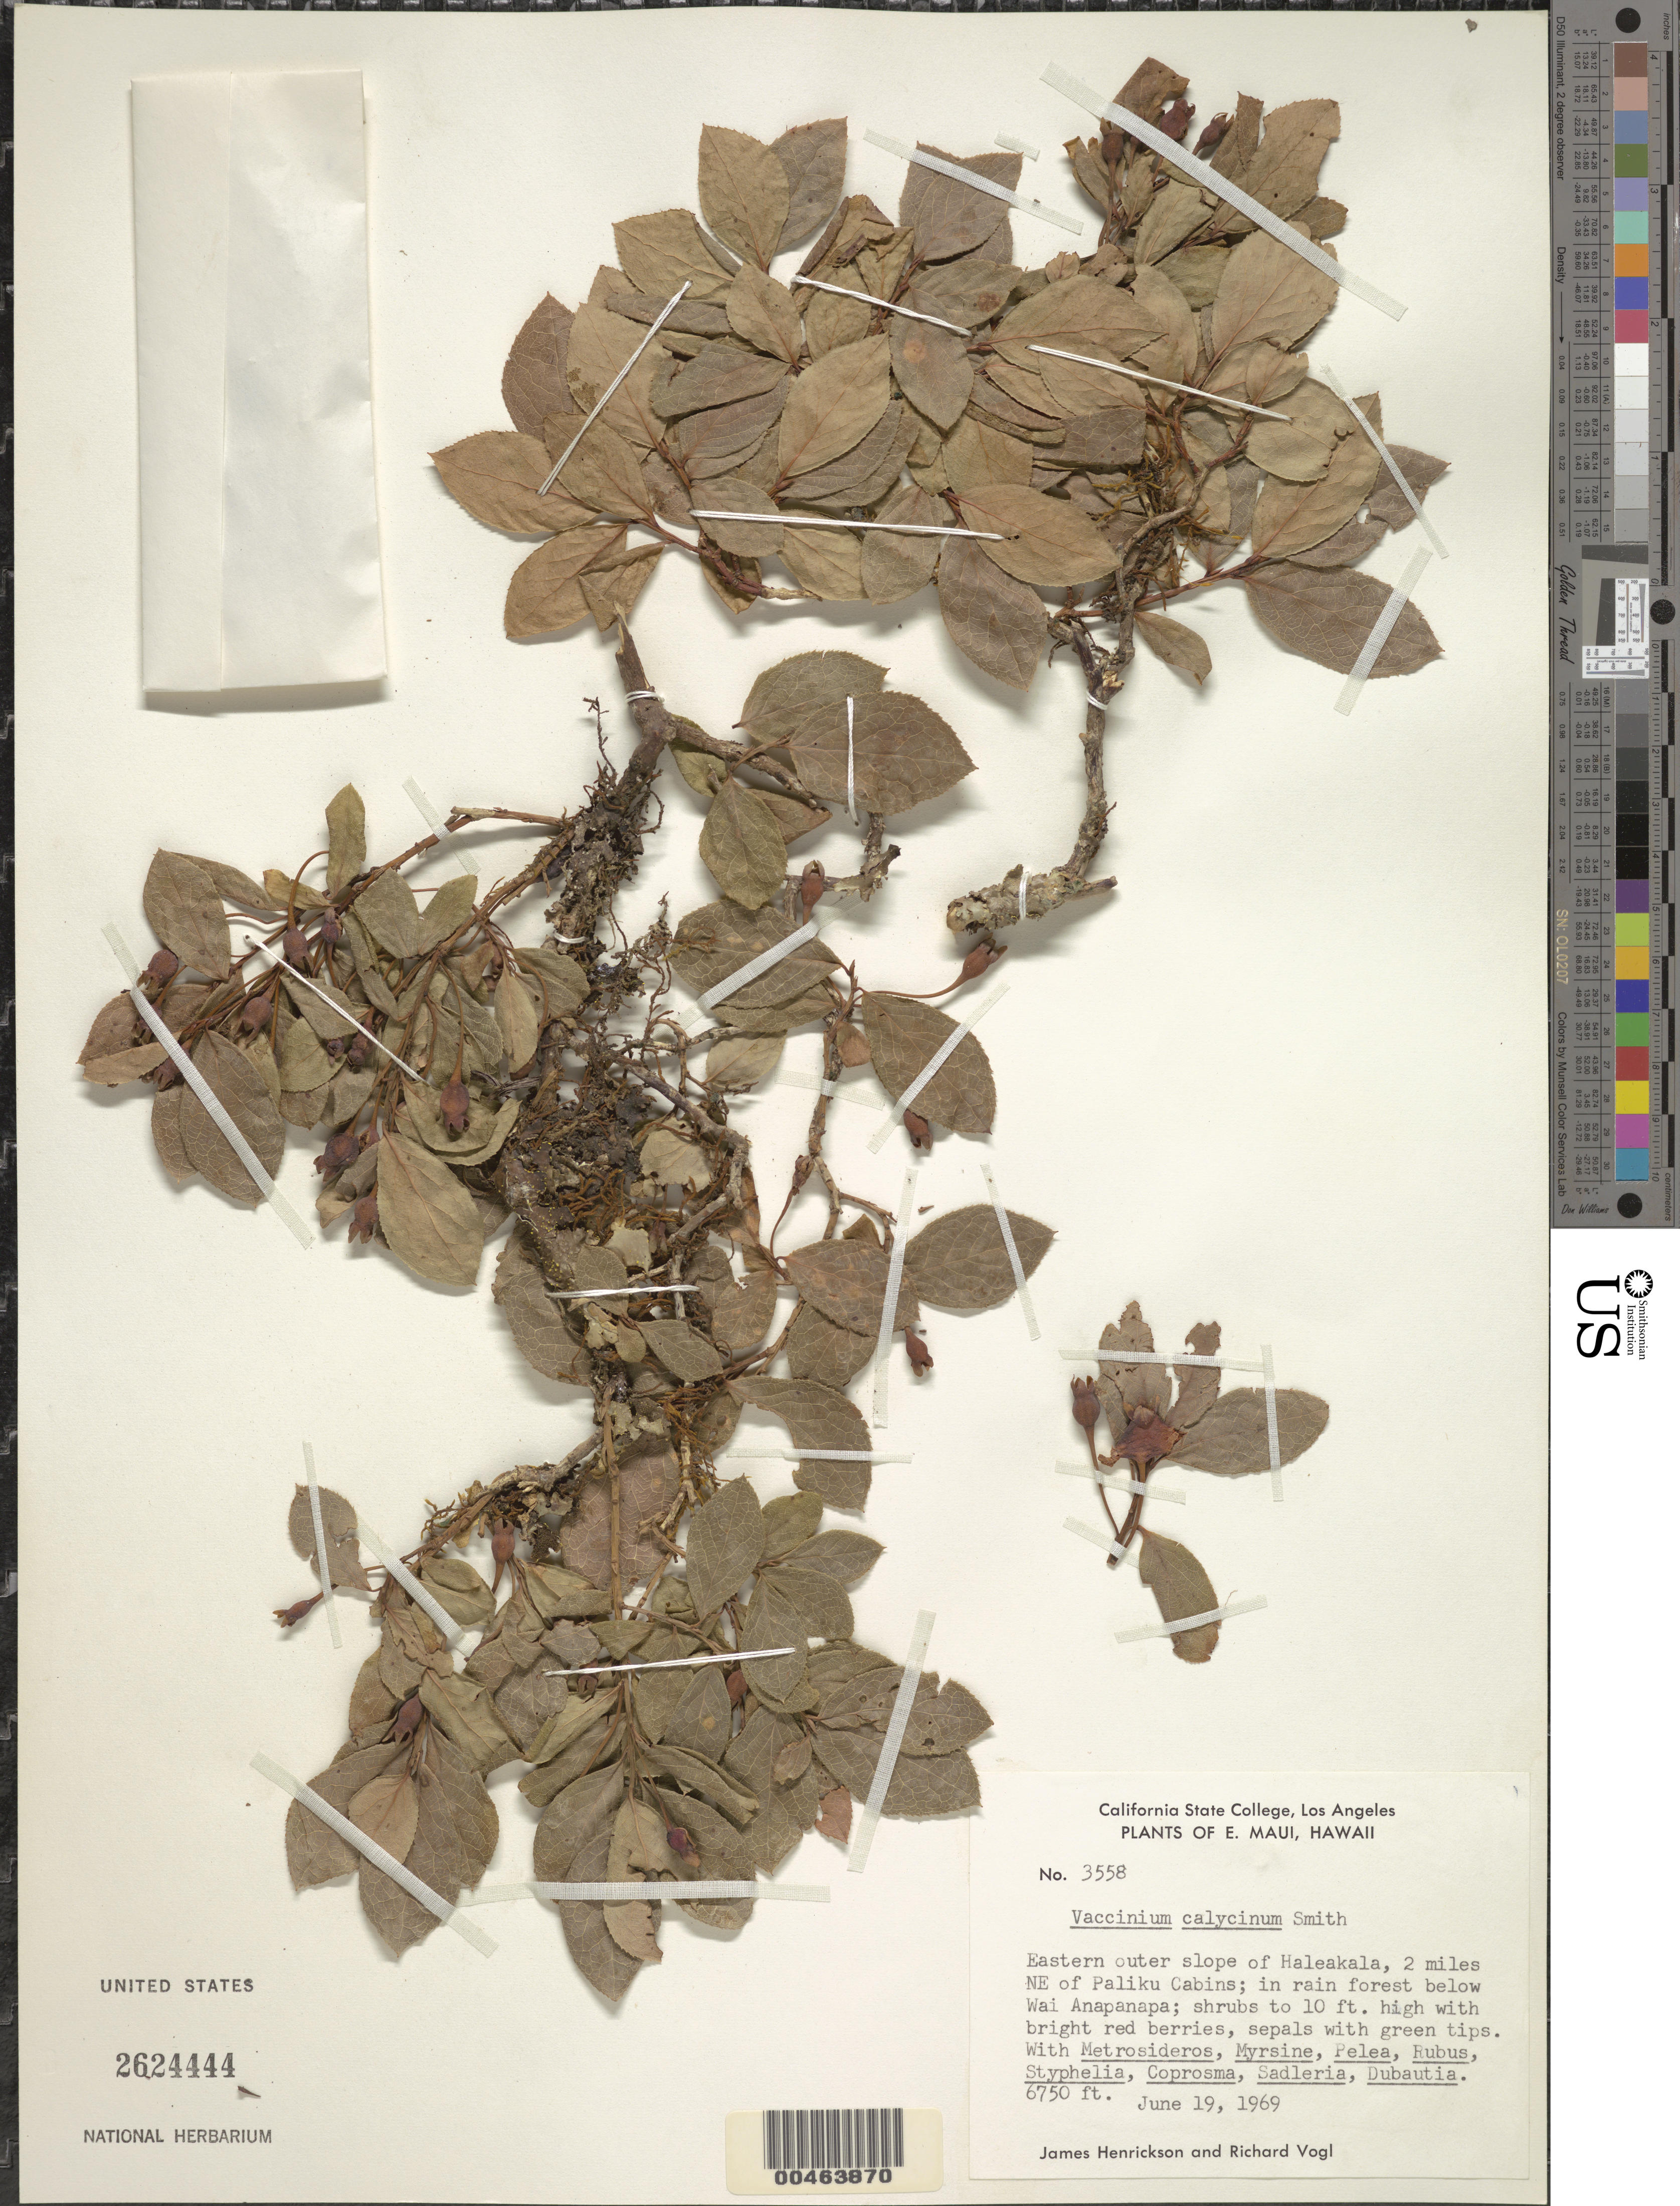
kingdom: Plantae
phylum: Tracheophyta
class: Magnoliopsida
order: Ericales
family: Ericaceae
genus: Vaccinium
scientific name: Vaccinium calycinum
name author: Sm.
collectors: J. S. Henrickson & R. Vogl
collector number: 3558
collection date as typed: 19 Jun 1969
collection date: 1969-06-19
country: United States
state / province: Hawaii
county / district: Maui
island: Maui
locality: Eastern outer slope of Haleakala, 2 miles NE of Paliku Cabins; in rain forest below Wai Anapanapa. East Maui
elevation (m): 2057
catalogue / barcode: US 2624444